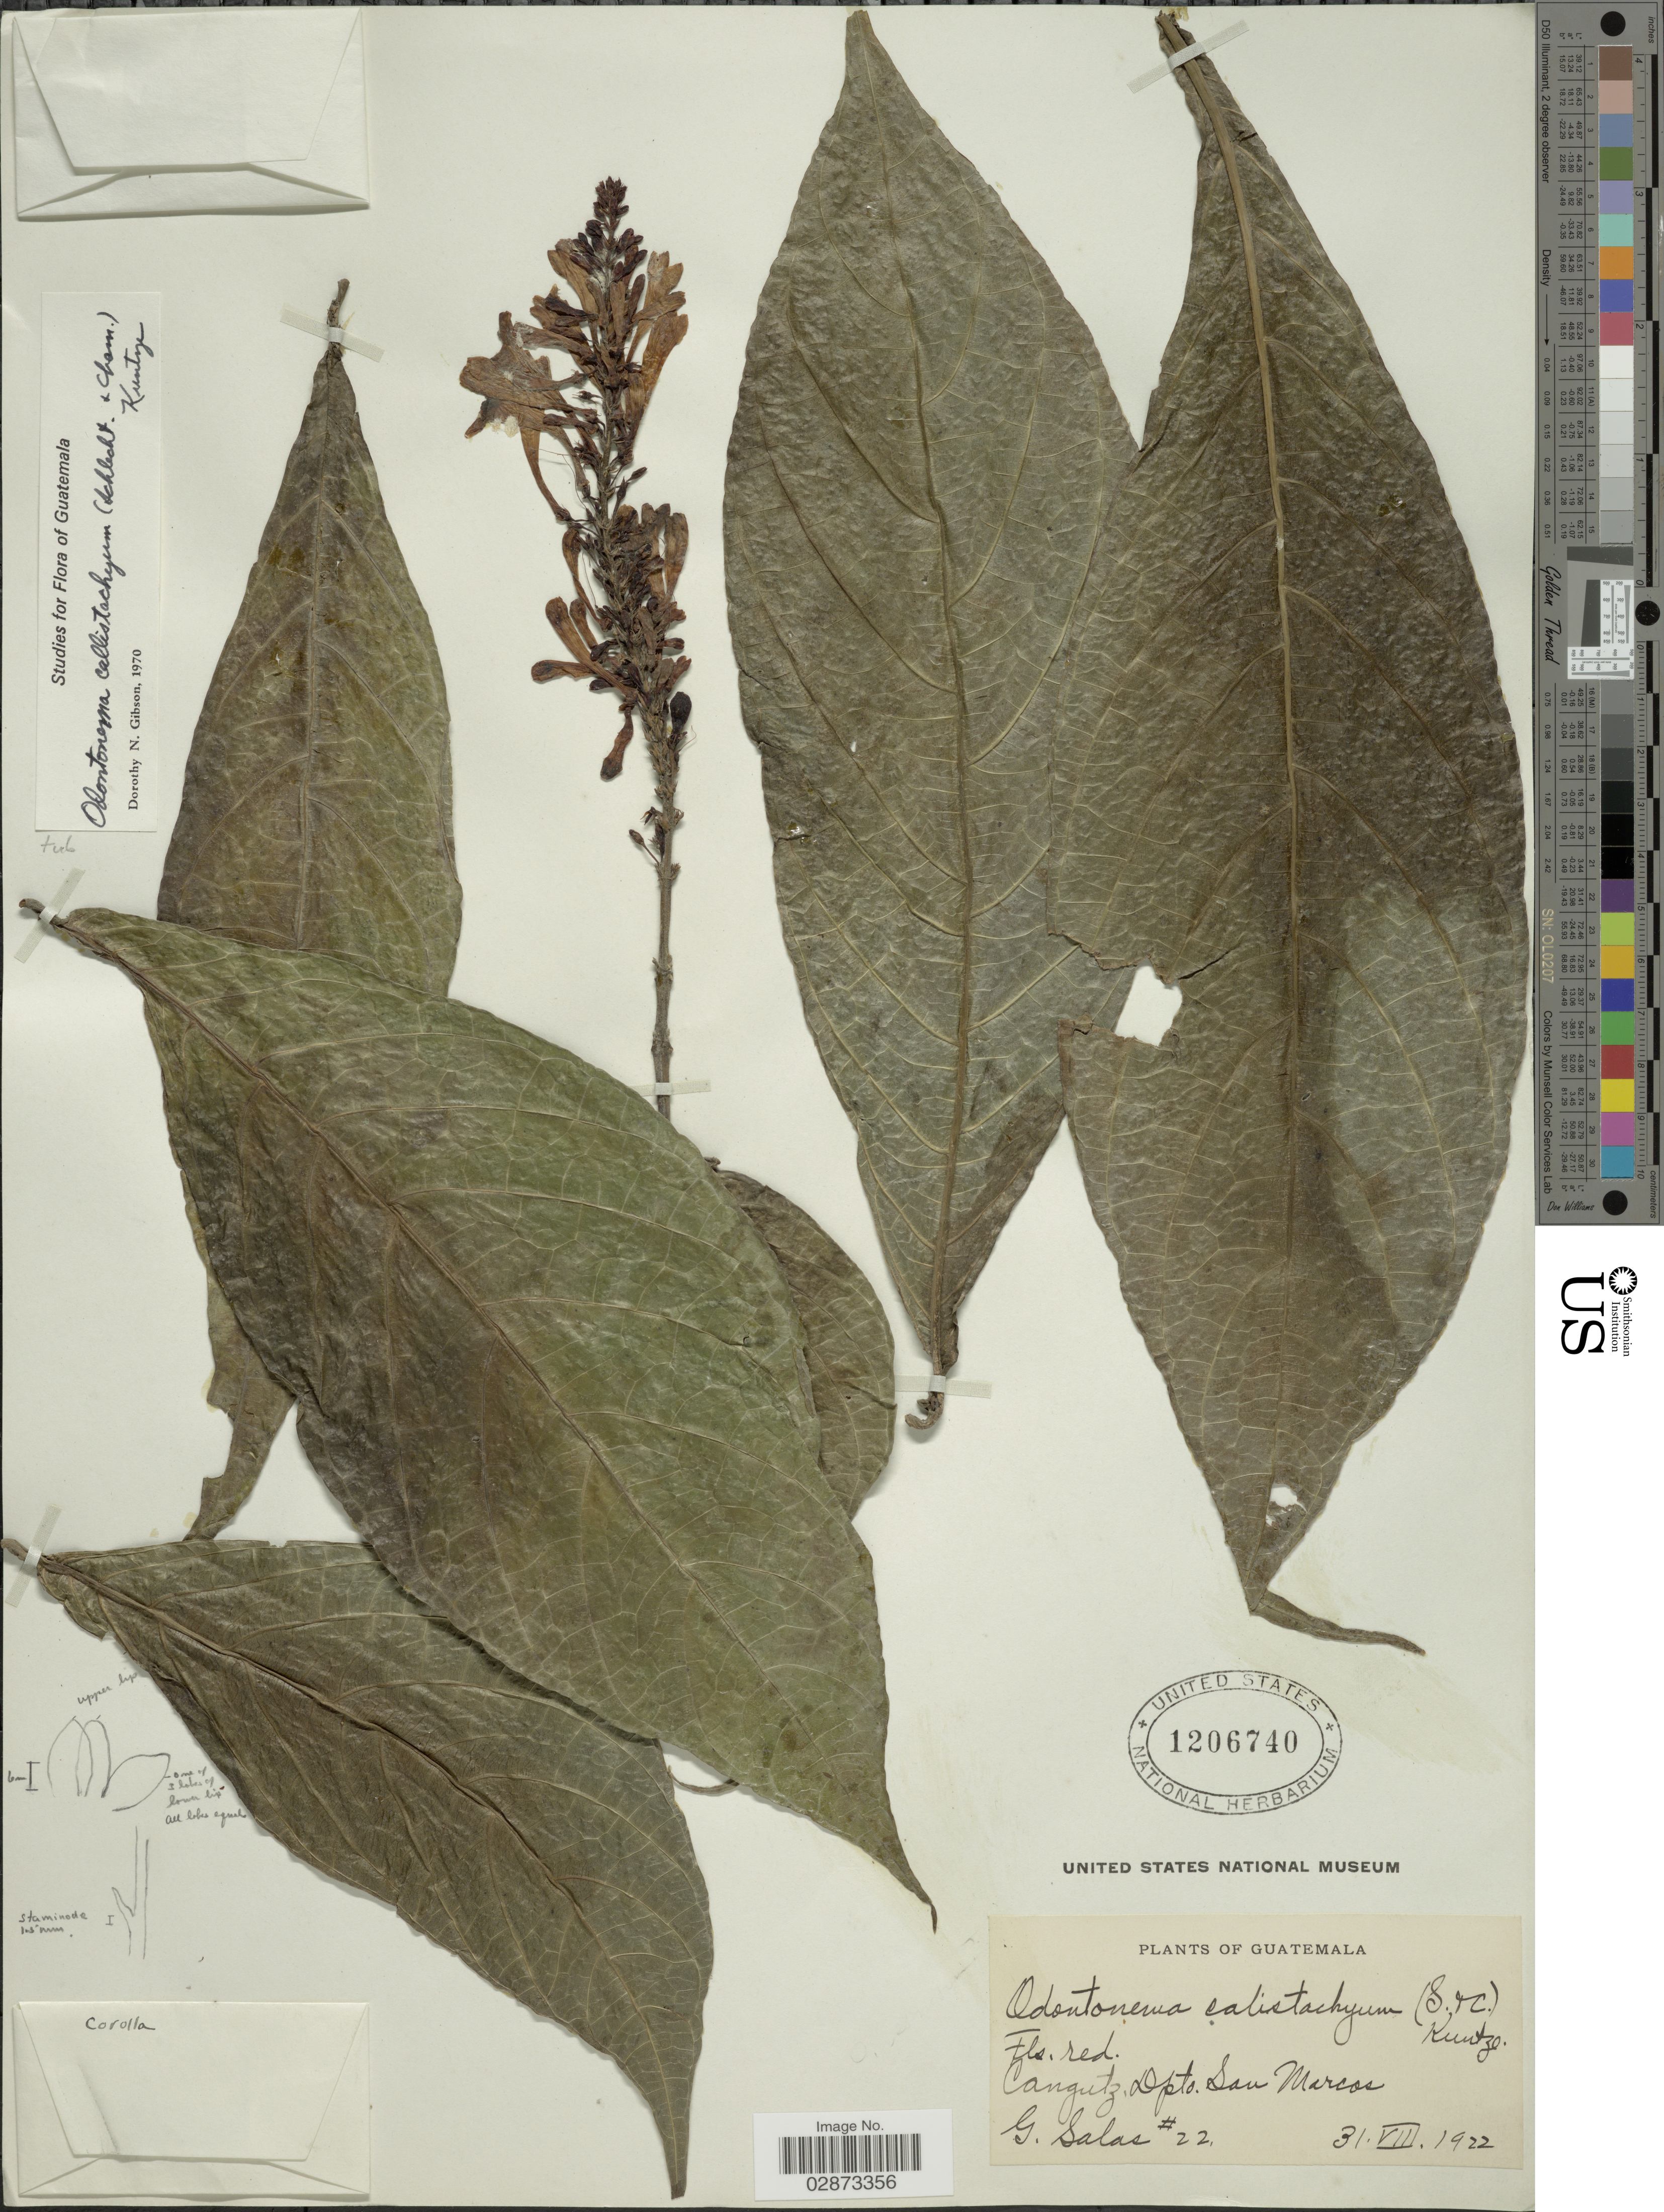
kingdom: Plantae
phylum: Tracheophyta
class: Magnoliopsida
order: Lamiales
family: Acanthaceae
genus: Odontonema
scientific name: Odontonema callistachyum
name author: (Schltdl. & Cham.) Kuntze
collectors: G. Salas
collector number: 22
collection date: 1922-08-31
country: Guatemala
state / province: San Marcos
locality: Cangutz, Dpto. San Marcos.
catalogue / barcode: US 1206740